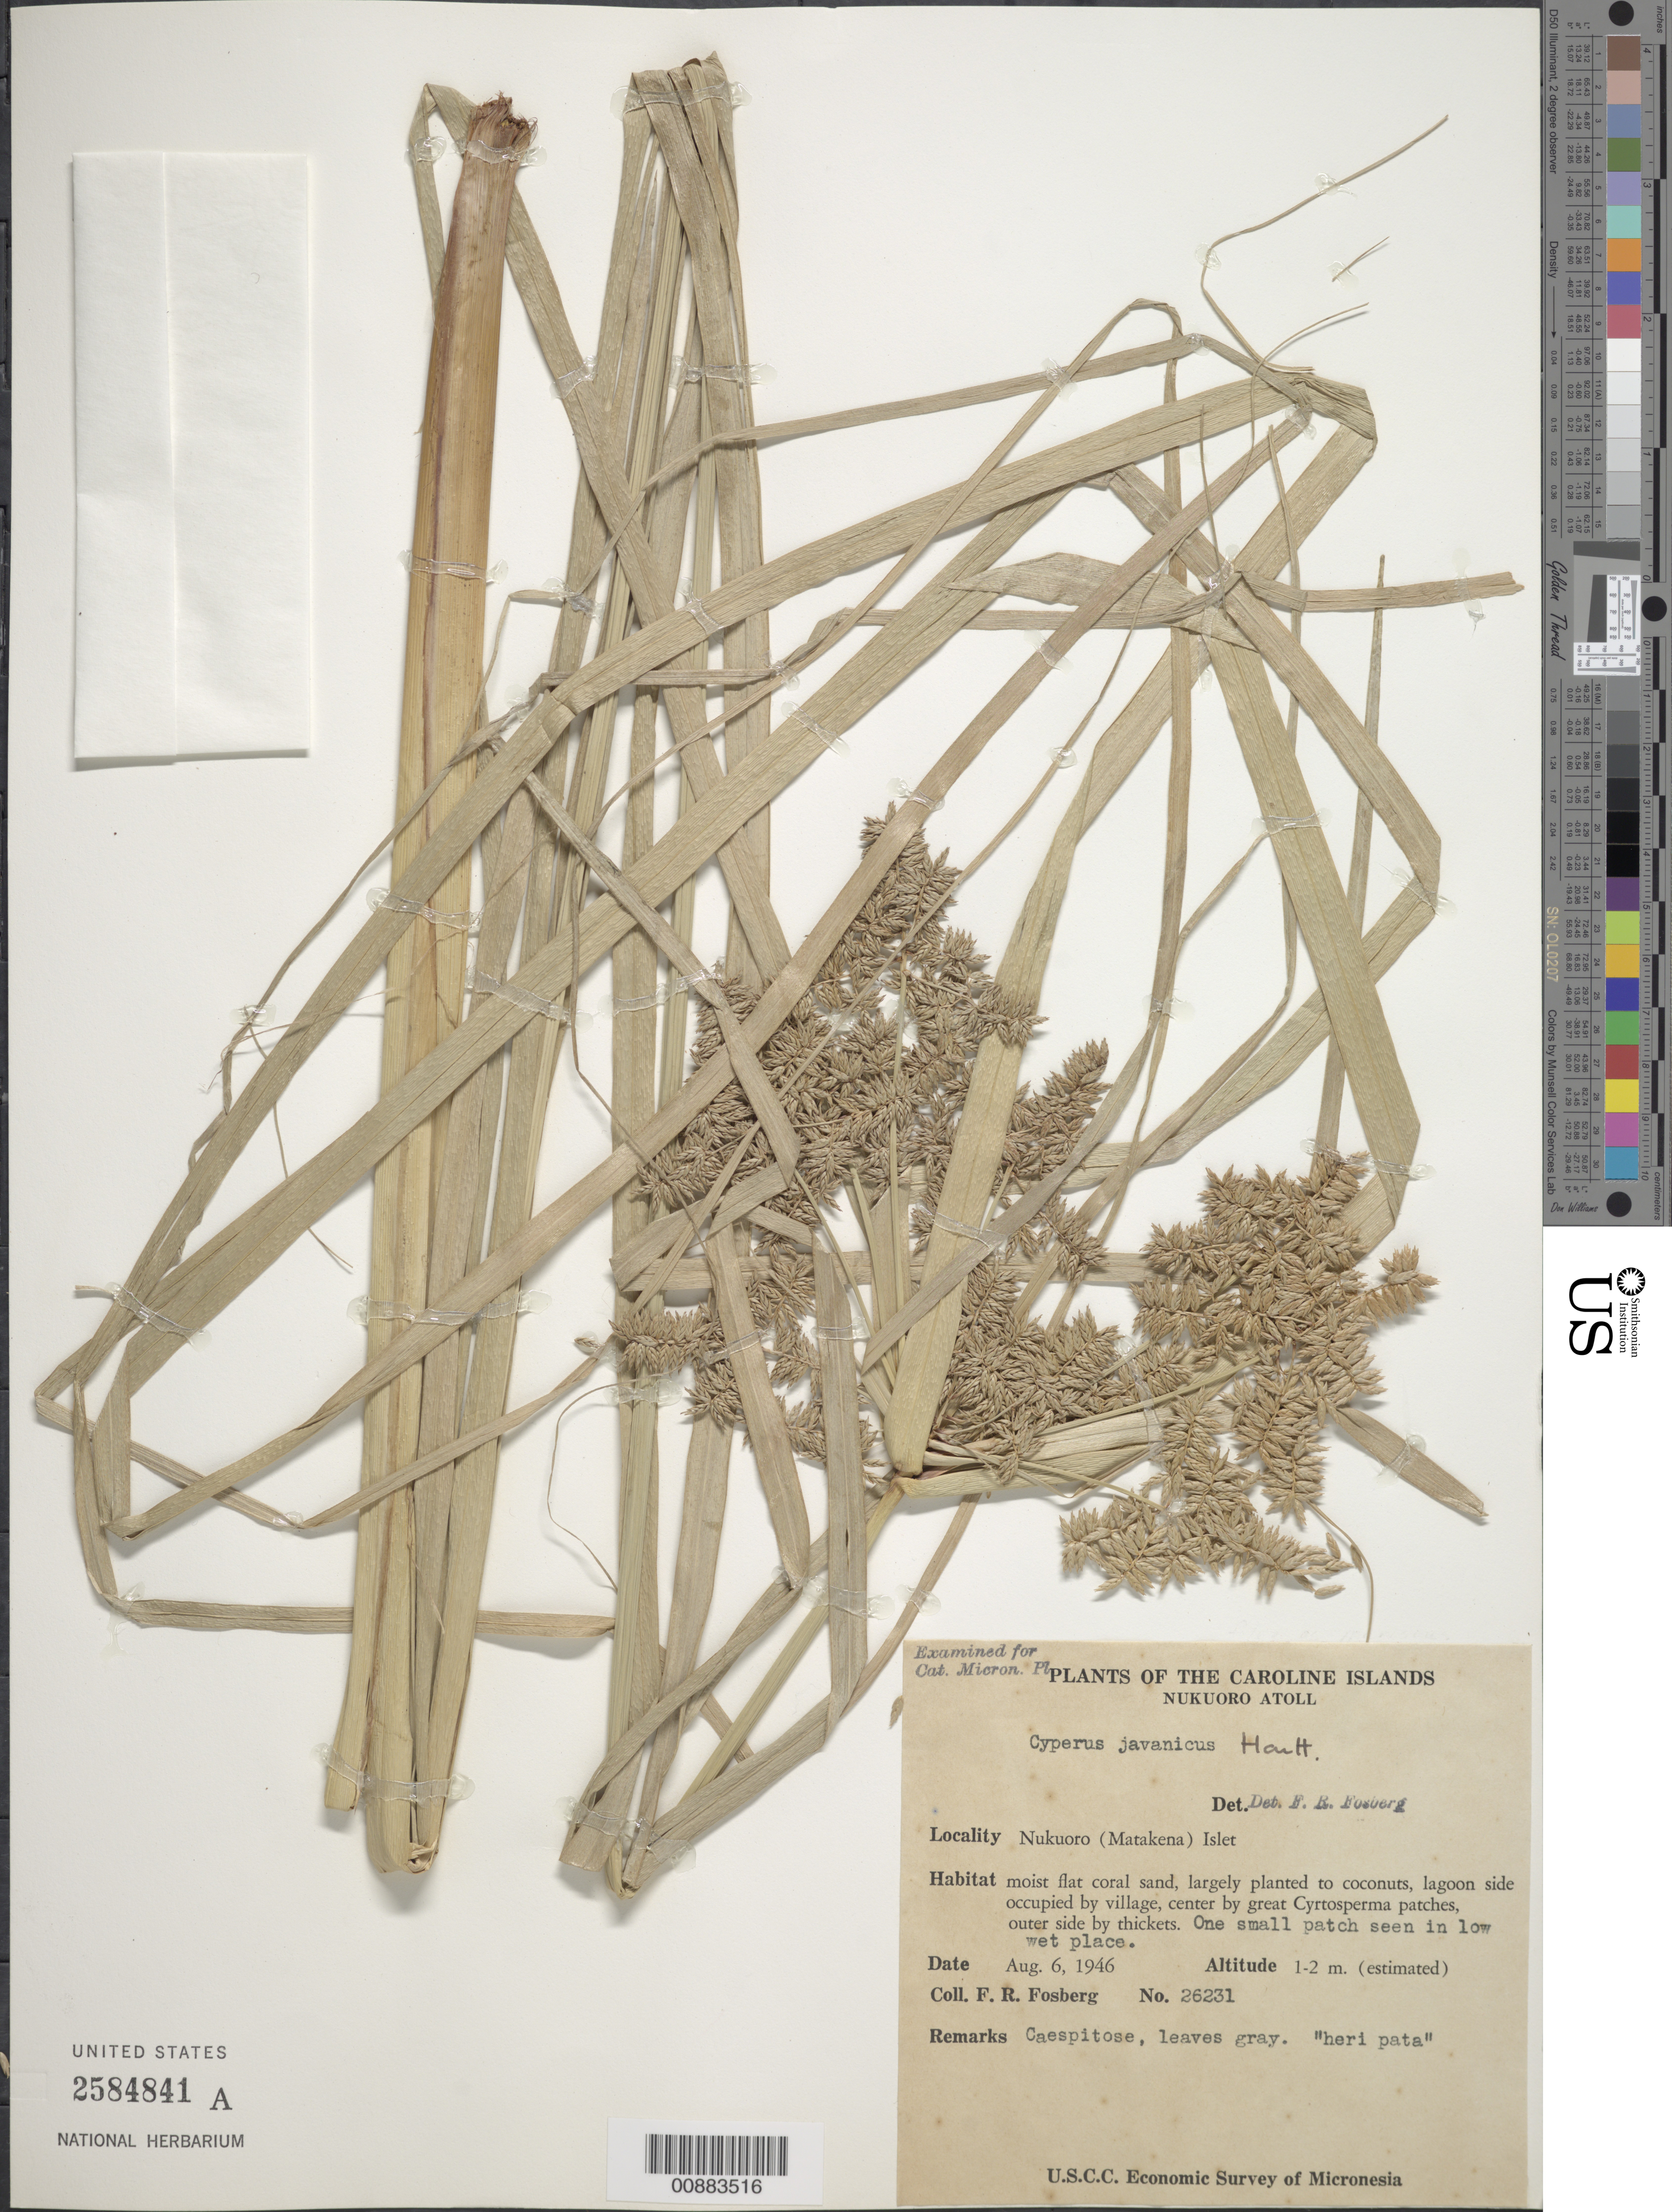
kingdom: Plantae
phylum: Tracheophyta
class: Liliopsida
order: Poales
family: Cyperaceae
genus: Cyperus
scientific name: Cyperus javanicus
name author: Houtt.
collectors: F. R. Fosberg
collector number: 26231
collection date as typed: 06 Aug 1946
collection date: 1946-08-06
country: Micronesia, Federated States of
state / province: Pohnpei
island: Nukuoro Atoll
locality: Matakena Islet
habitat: Moist flat coral sand, largely planted to coconuts. Lagoon side occupied by village, centerby great Cyrtosperma patches, one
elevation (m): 1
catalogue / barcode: US 2584841